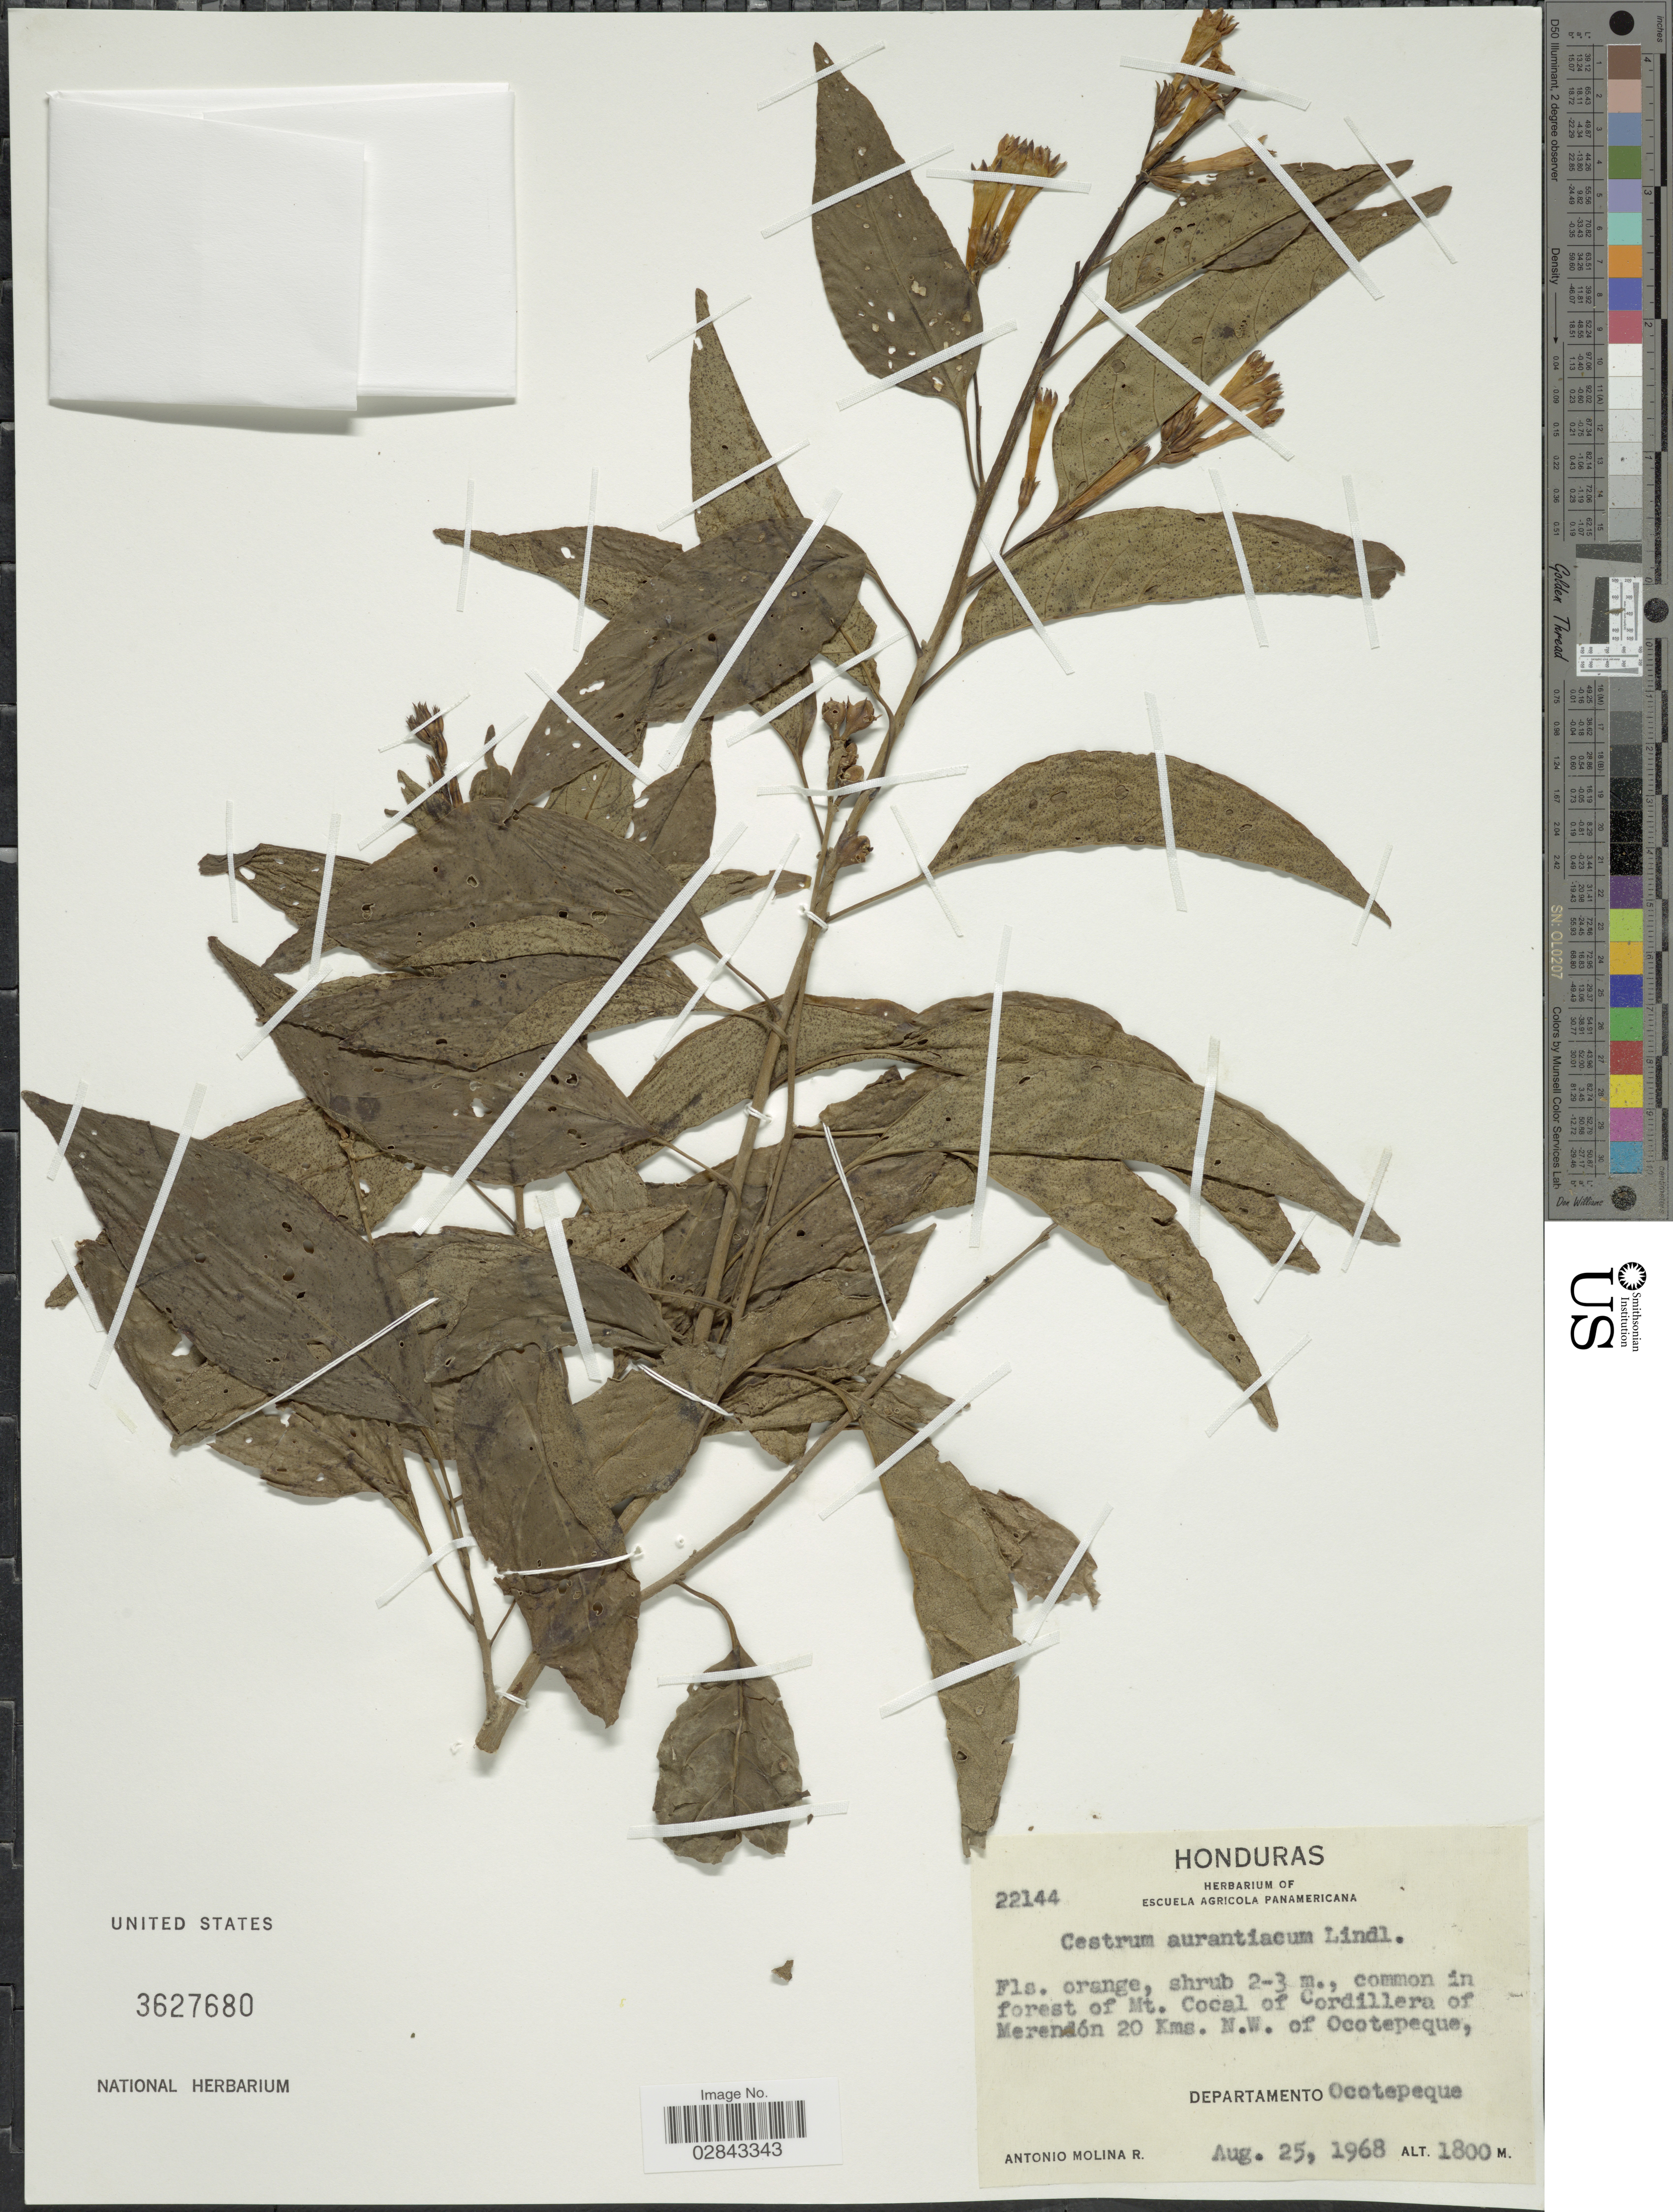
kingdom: Plantae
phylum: Tracheophyta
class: Magnoliopsida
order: Solanales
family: Solanaceae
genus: Cestrum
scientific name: Cestrum aurantiacum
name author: Lindley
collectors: A. Molina R.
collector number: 22144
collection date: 1968-08-25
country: Honduras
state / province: Ocotepeque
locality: Common in forest of Mt. Cocal of Cordillera of Merendón 20 Kms. N.W. of Ocotepeque. Departamento Ocotepeque.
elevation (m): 1800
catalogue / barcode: US 3627680